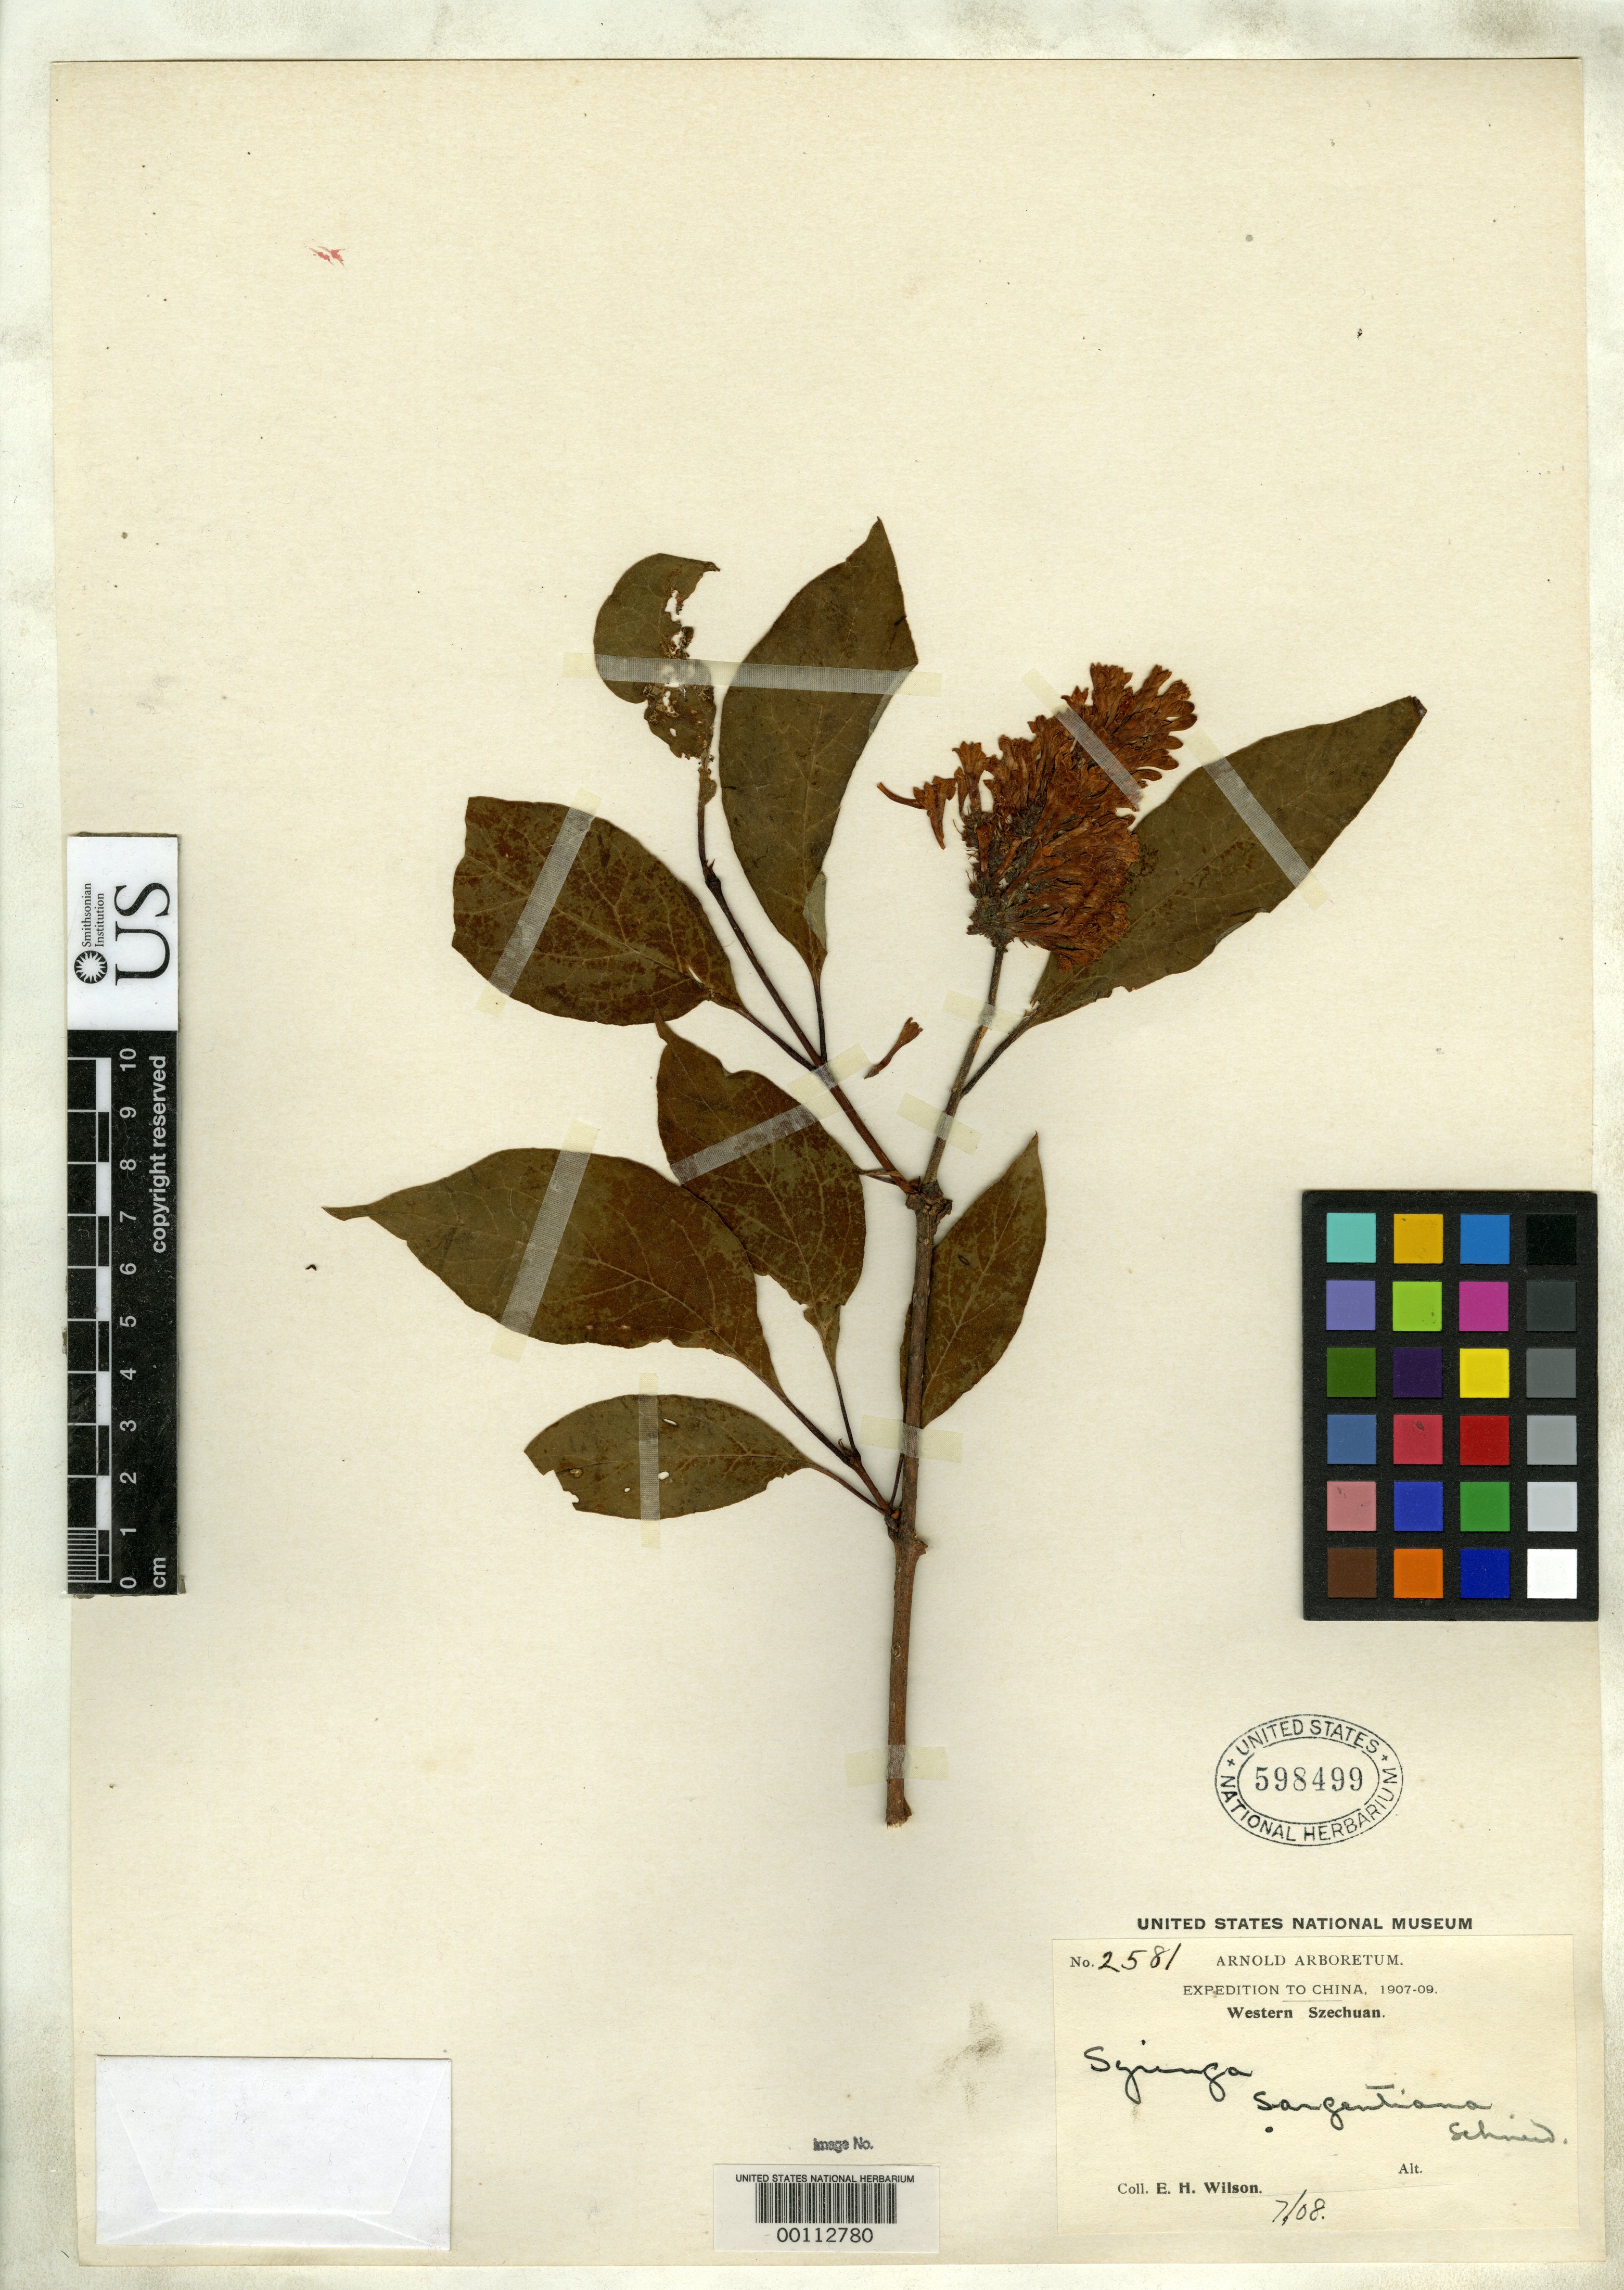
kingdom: Plantae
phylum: Tracheophyta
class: Magnoliopsida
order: Lamiales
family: Oleaceae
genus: Syringa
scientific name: Syringa sargentiana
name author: C.K. Schneid. in Sarg.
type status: Syntype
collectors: E. H. Wilson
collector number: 2581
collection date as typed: Jul 1908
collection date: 1908-07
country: China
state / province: Sichuan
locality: Wa-shan, western part of province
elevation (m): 1500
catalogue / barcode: US 598499